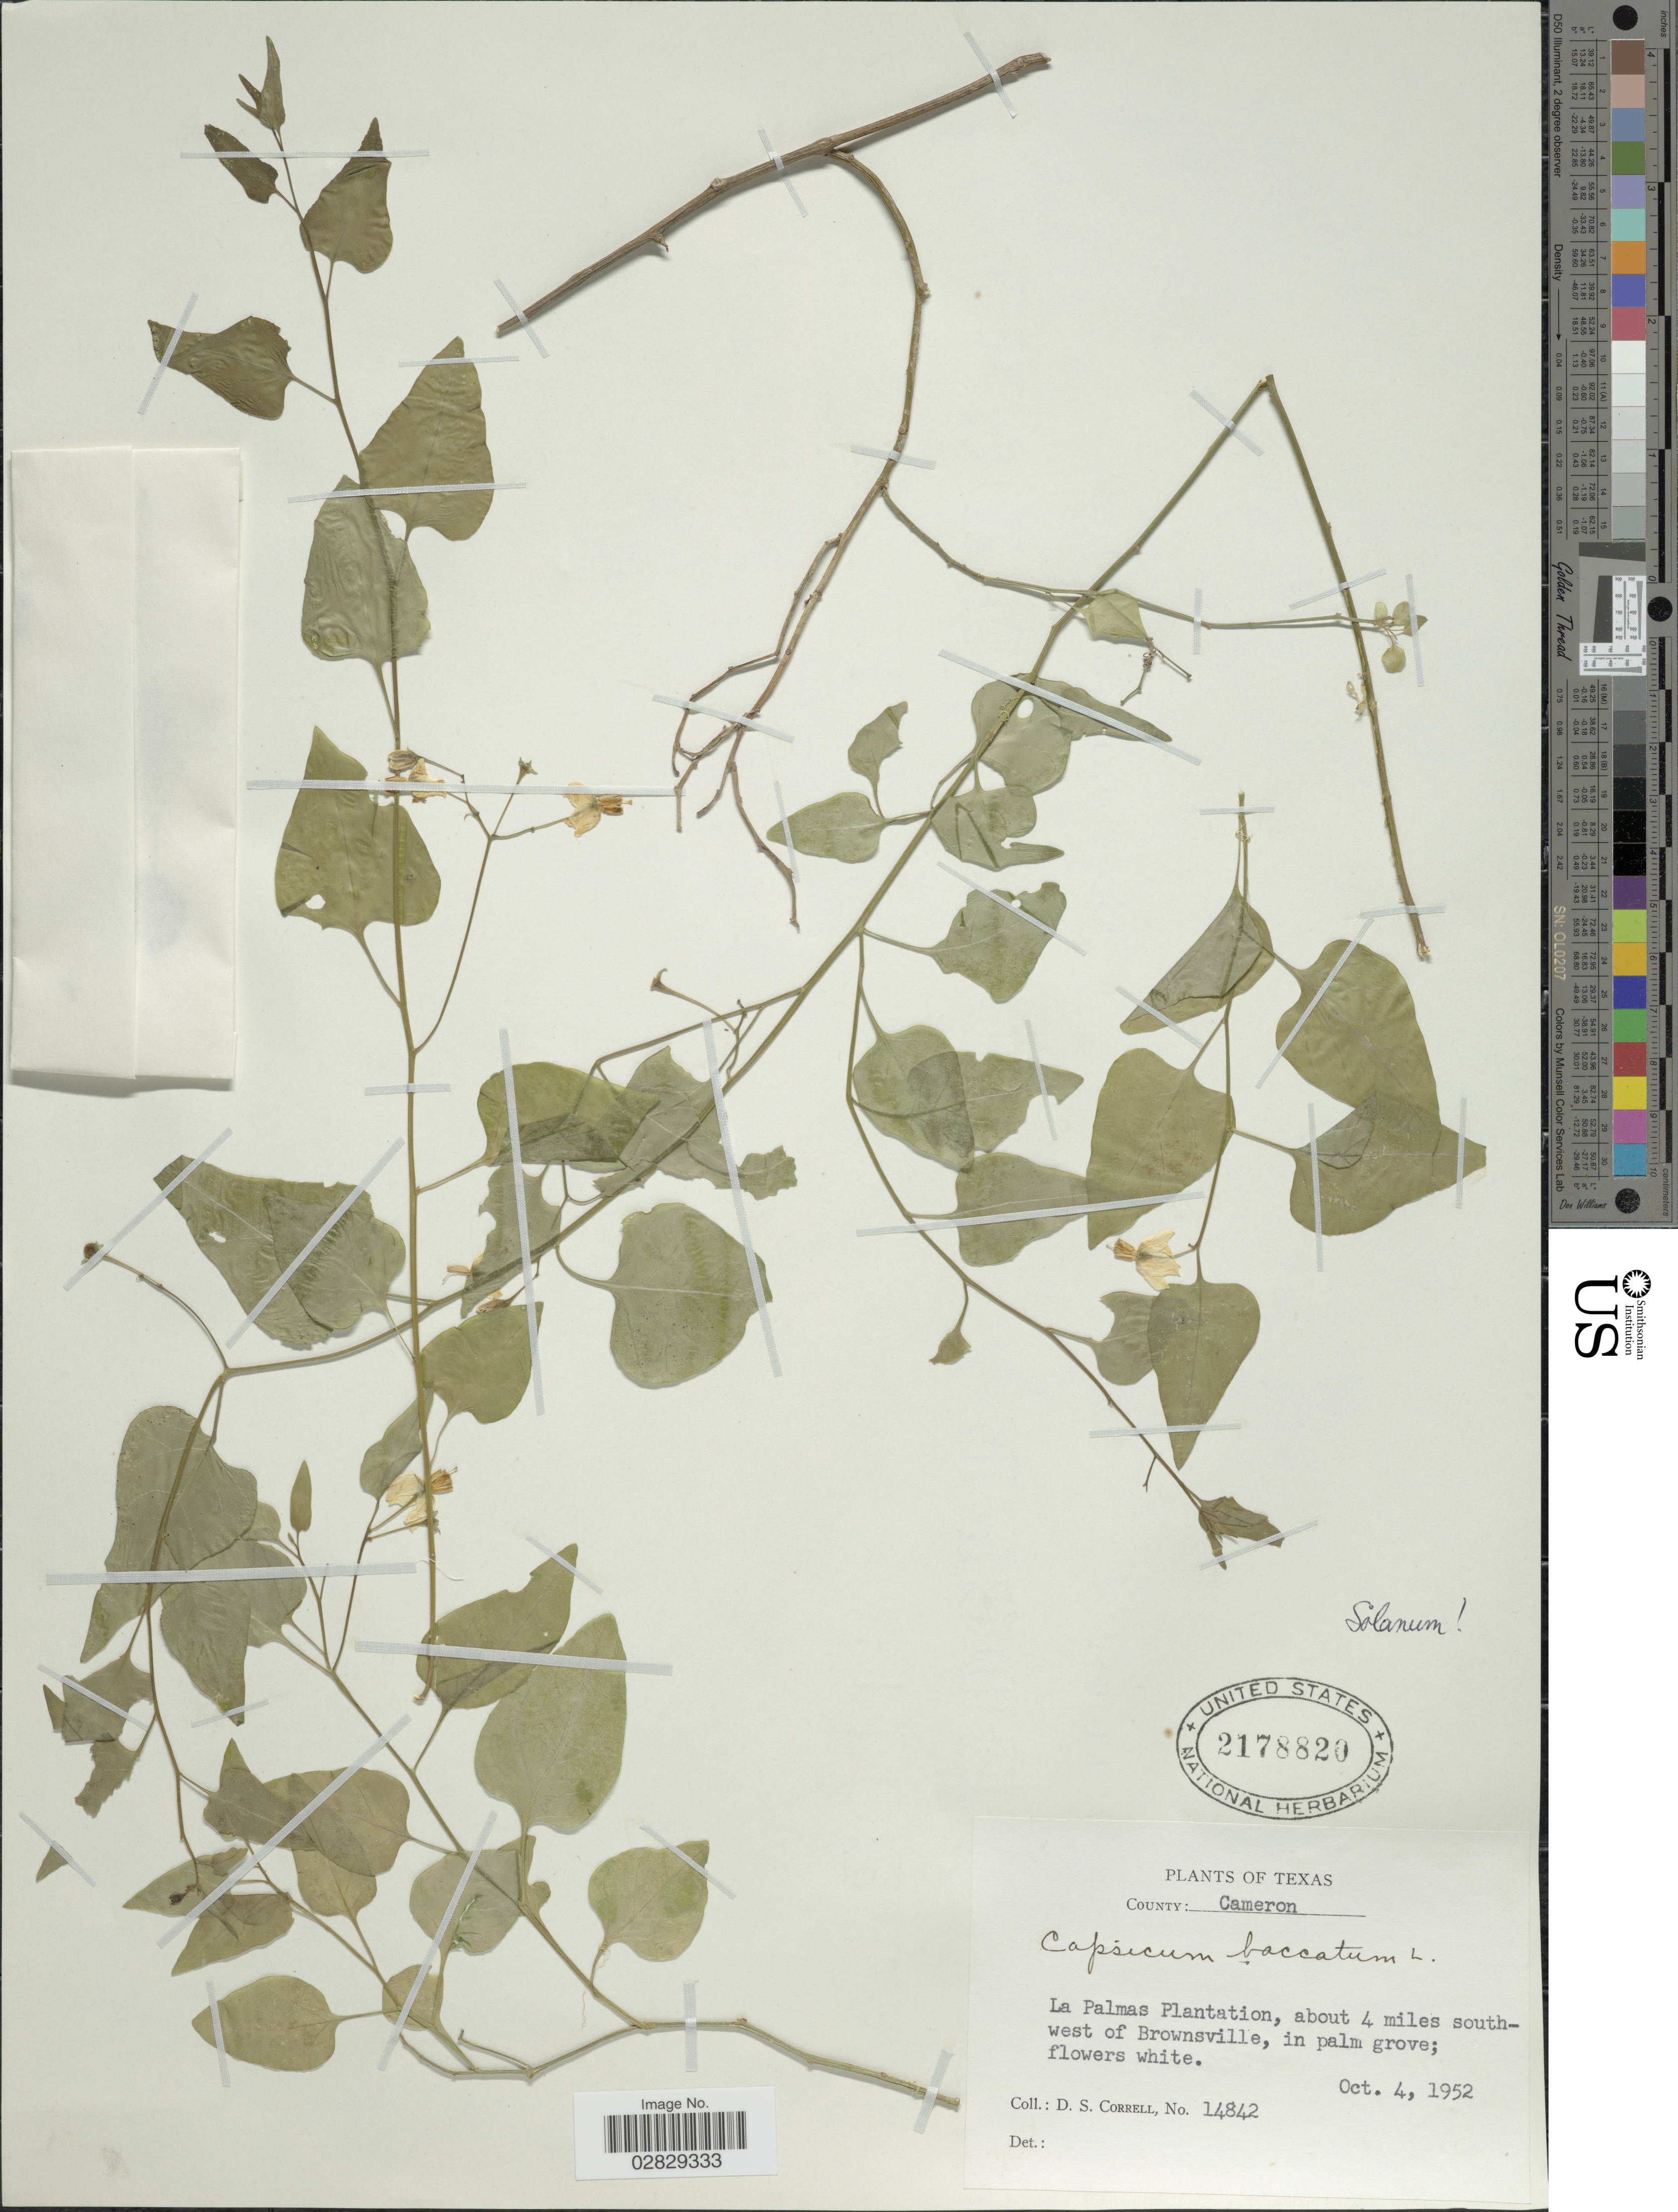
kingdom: Plantae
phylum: Tracheophyta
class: Magnoliopsida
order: Solanales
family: Solanaceae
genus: Solanum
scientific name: Solanum sp.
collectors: D. S. Correll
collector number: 14842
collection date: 1952-10-04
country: United States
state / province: Texas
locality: County: Cameron. La Palmas Plantation, about 4 miles south-west of Brownsville, in palm grove.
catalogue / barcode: US 2178820